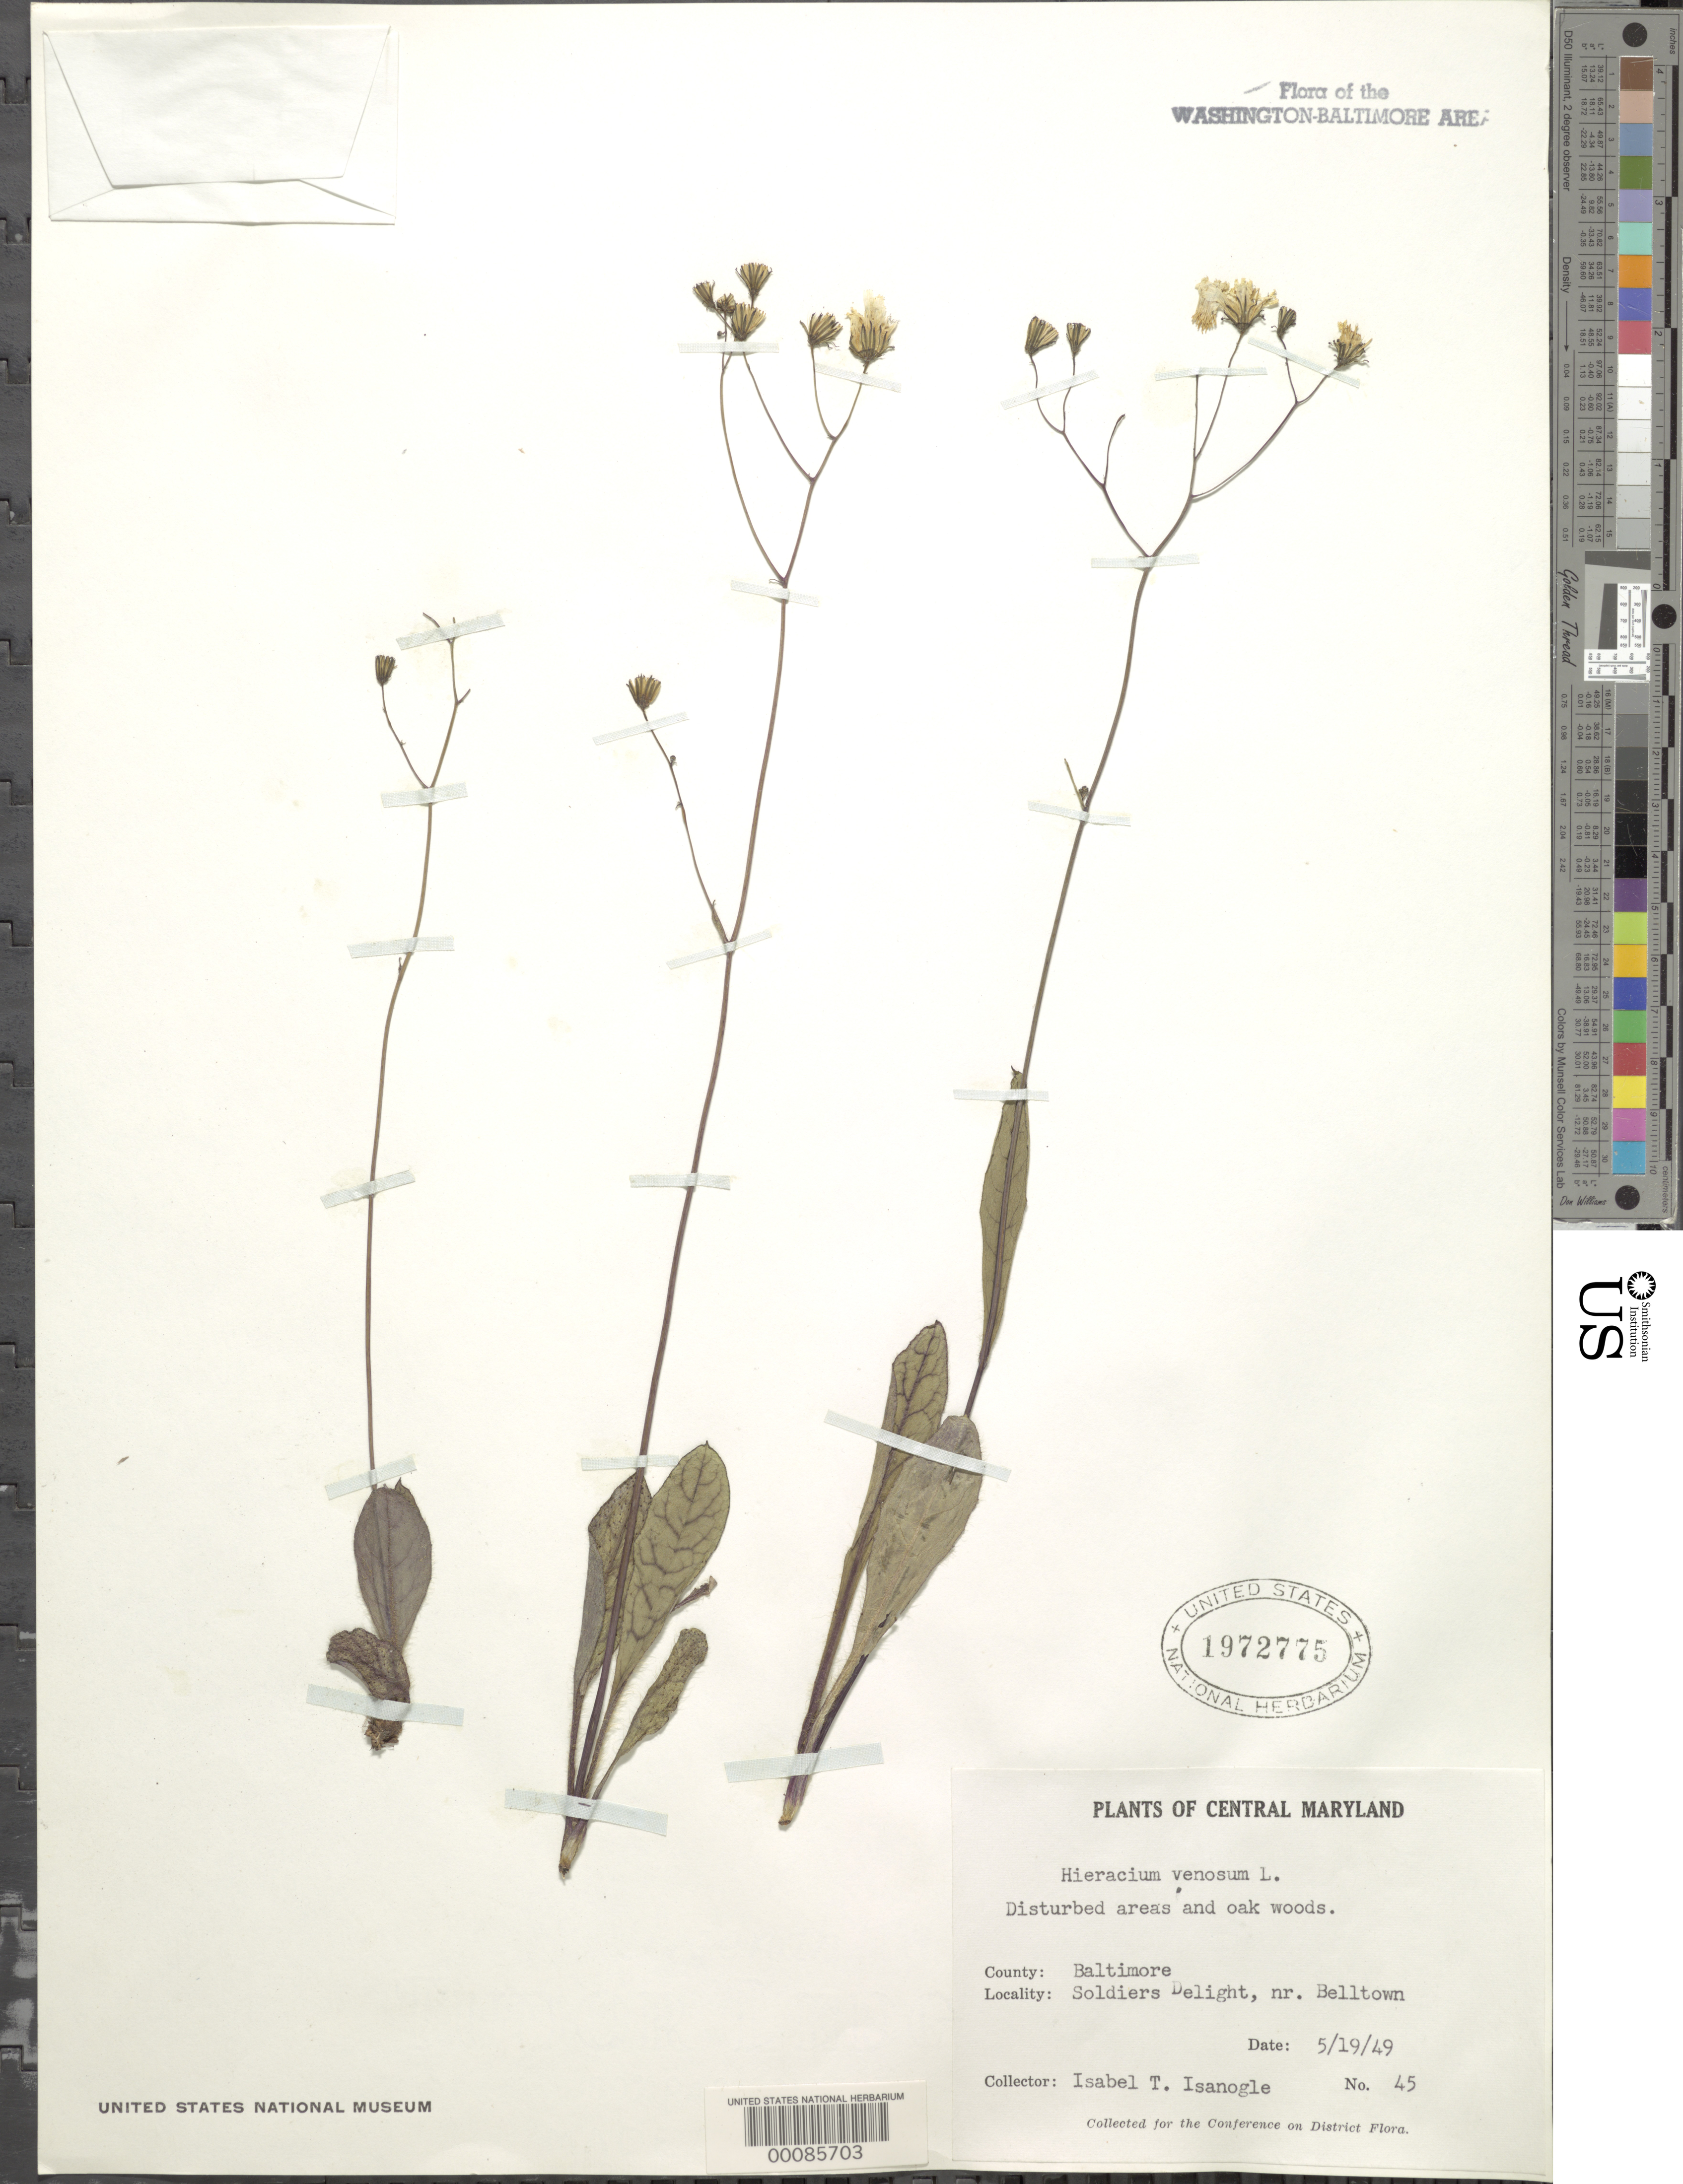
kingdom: Plantae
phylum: Tracheophyta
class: Magnoliopsida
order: Asterales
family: Asteraceae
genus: Hieracium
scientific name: Hieracium venosum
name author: L.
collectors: I. Isanogle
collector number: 45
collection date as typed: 19 May 1949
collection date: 1949-05-19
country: United States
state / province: Maryland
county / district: Baltimore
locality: Soldiers Delight near Belltown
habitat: Disturbed areas and oak woods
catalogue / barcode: US 1972775